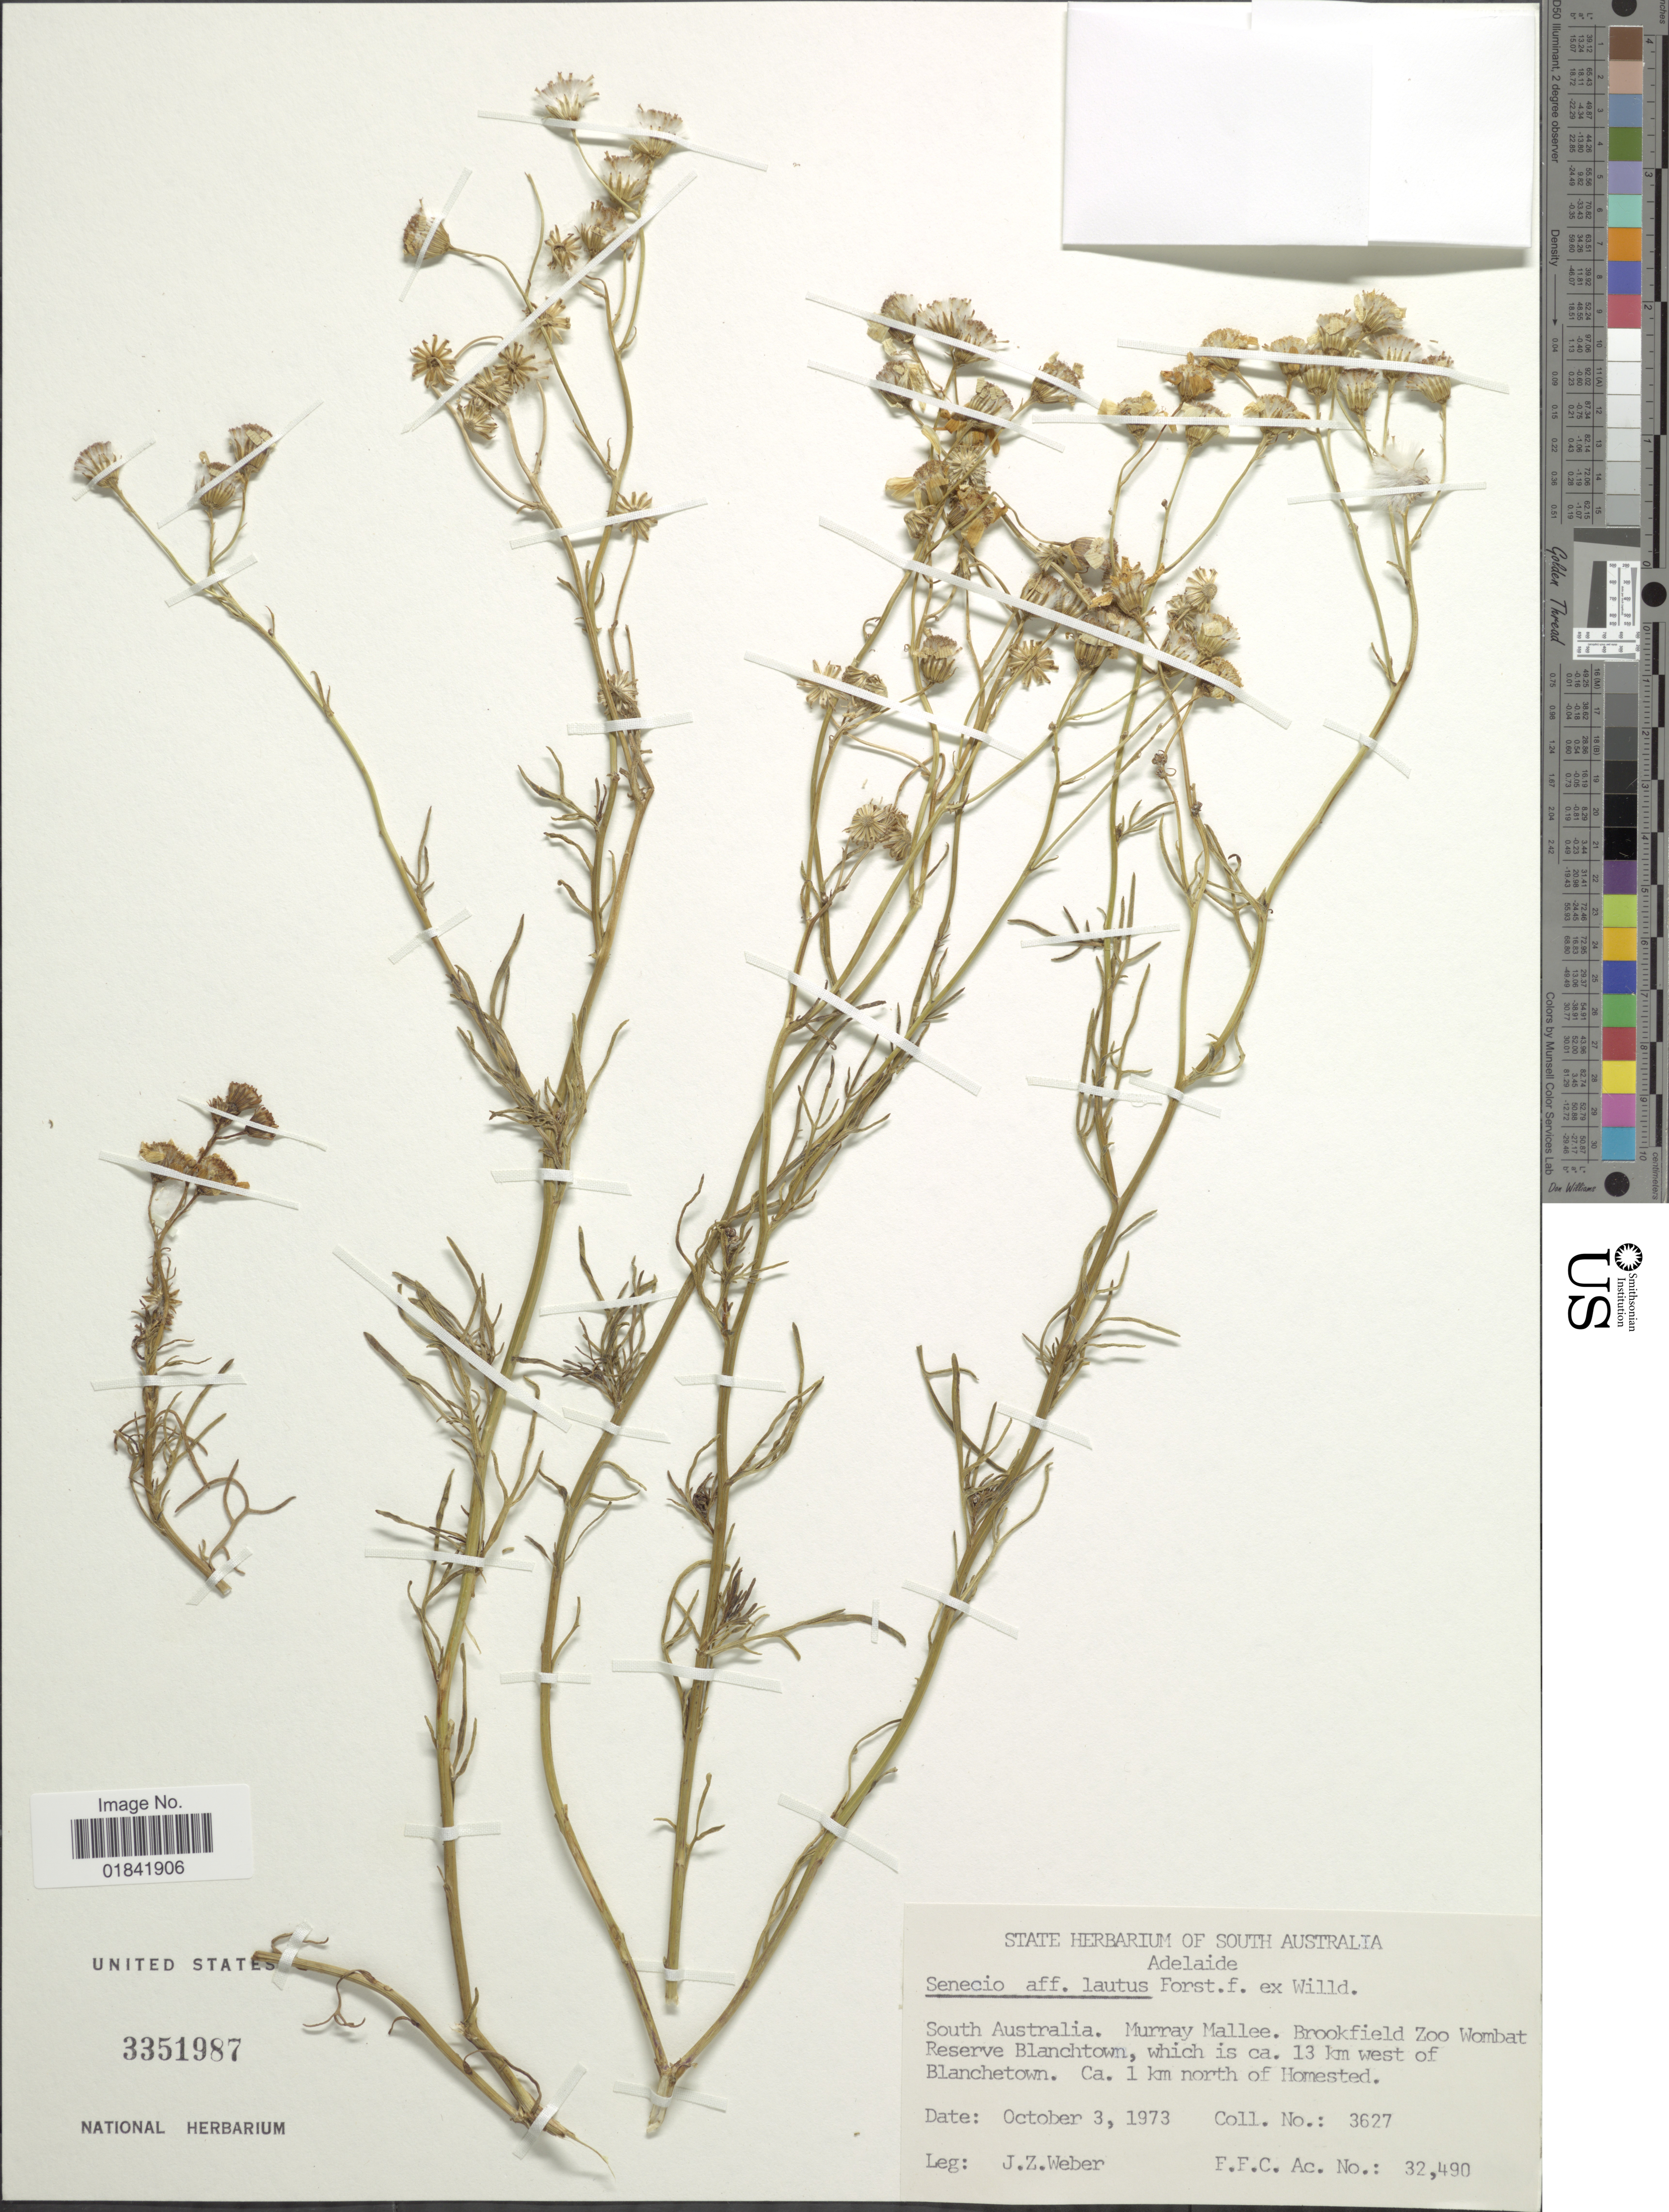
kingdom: Plantae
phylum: Tracheophyta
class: Magnoliopsida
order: Asterales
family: Asteraceae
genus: Senecio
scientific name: Senecio lautus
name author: Sol. ex G. Forst.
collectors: J.Z. Weber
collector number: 3627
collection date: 1973-10-03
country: Australia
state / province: South Australia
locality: Murray Mallee, Brookfield zoo Wombat Reserve Blanchtown, which is ca. 13 km west of Blanchetown, ca. 1 km north of Homested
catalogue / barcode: US 3351987